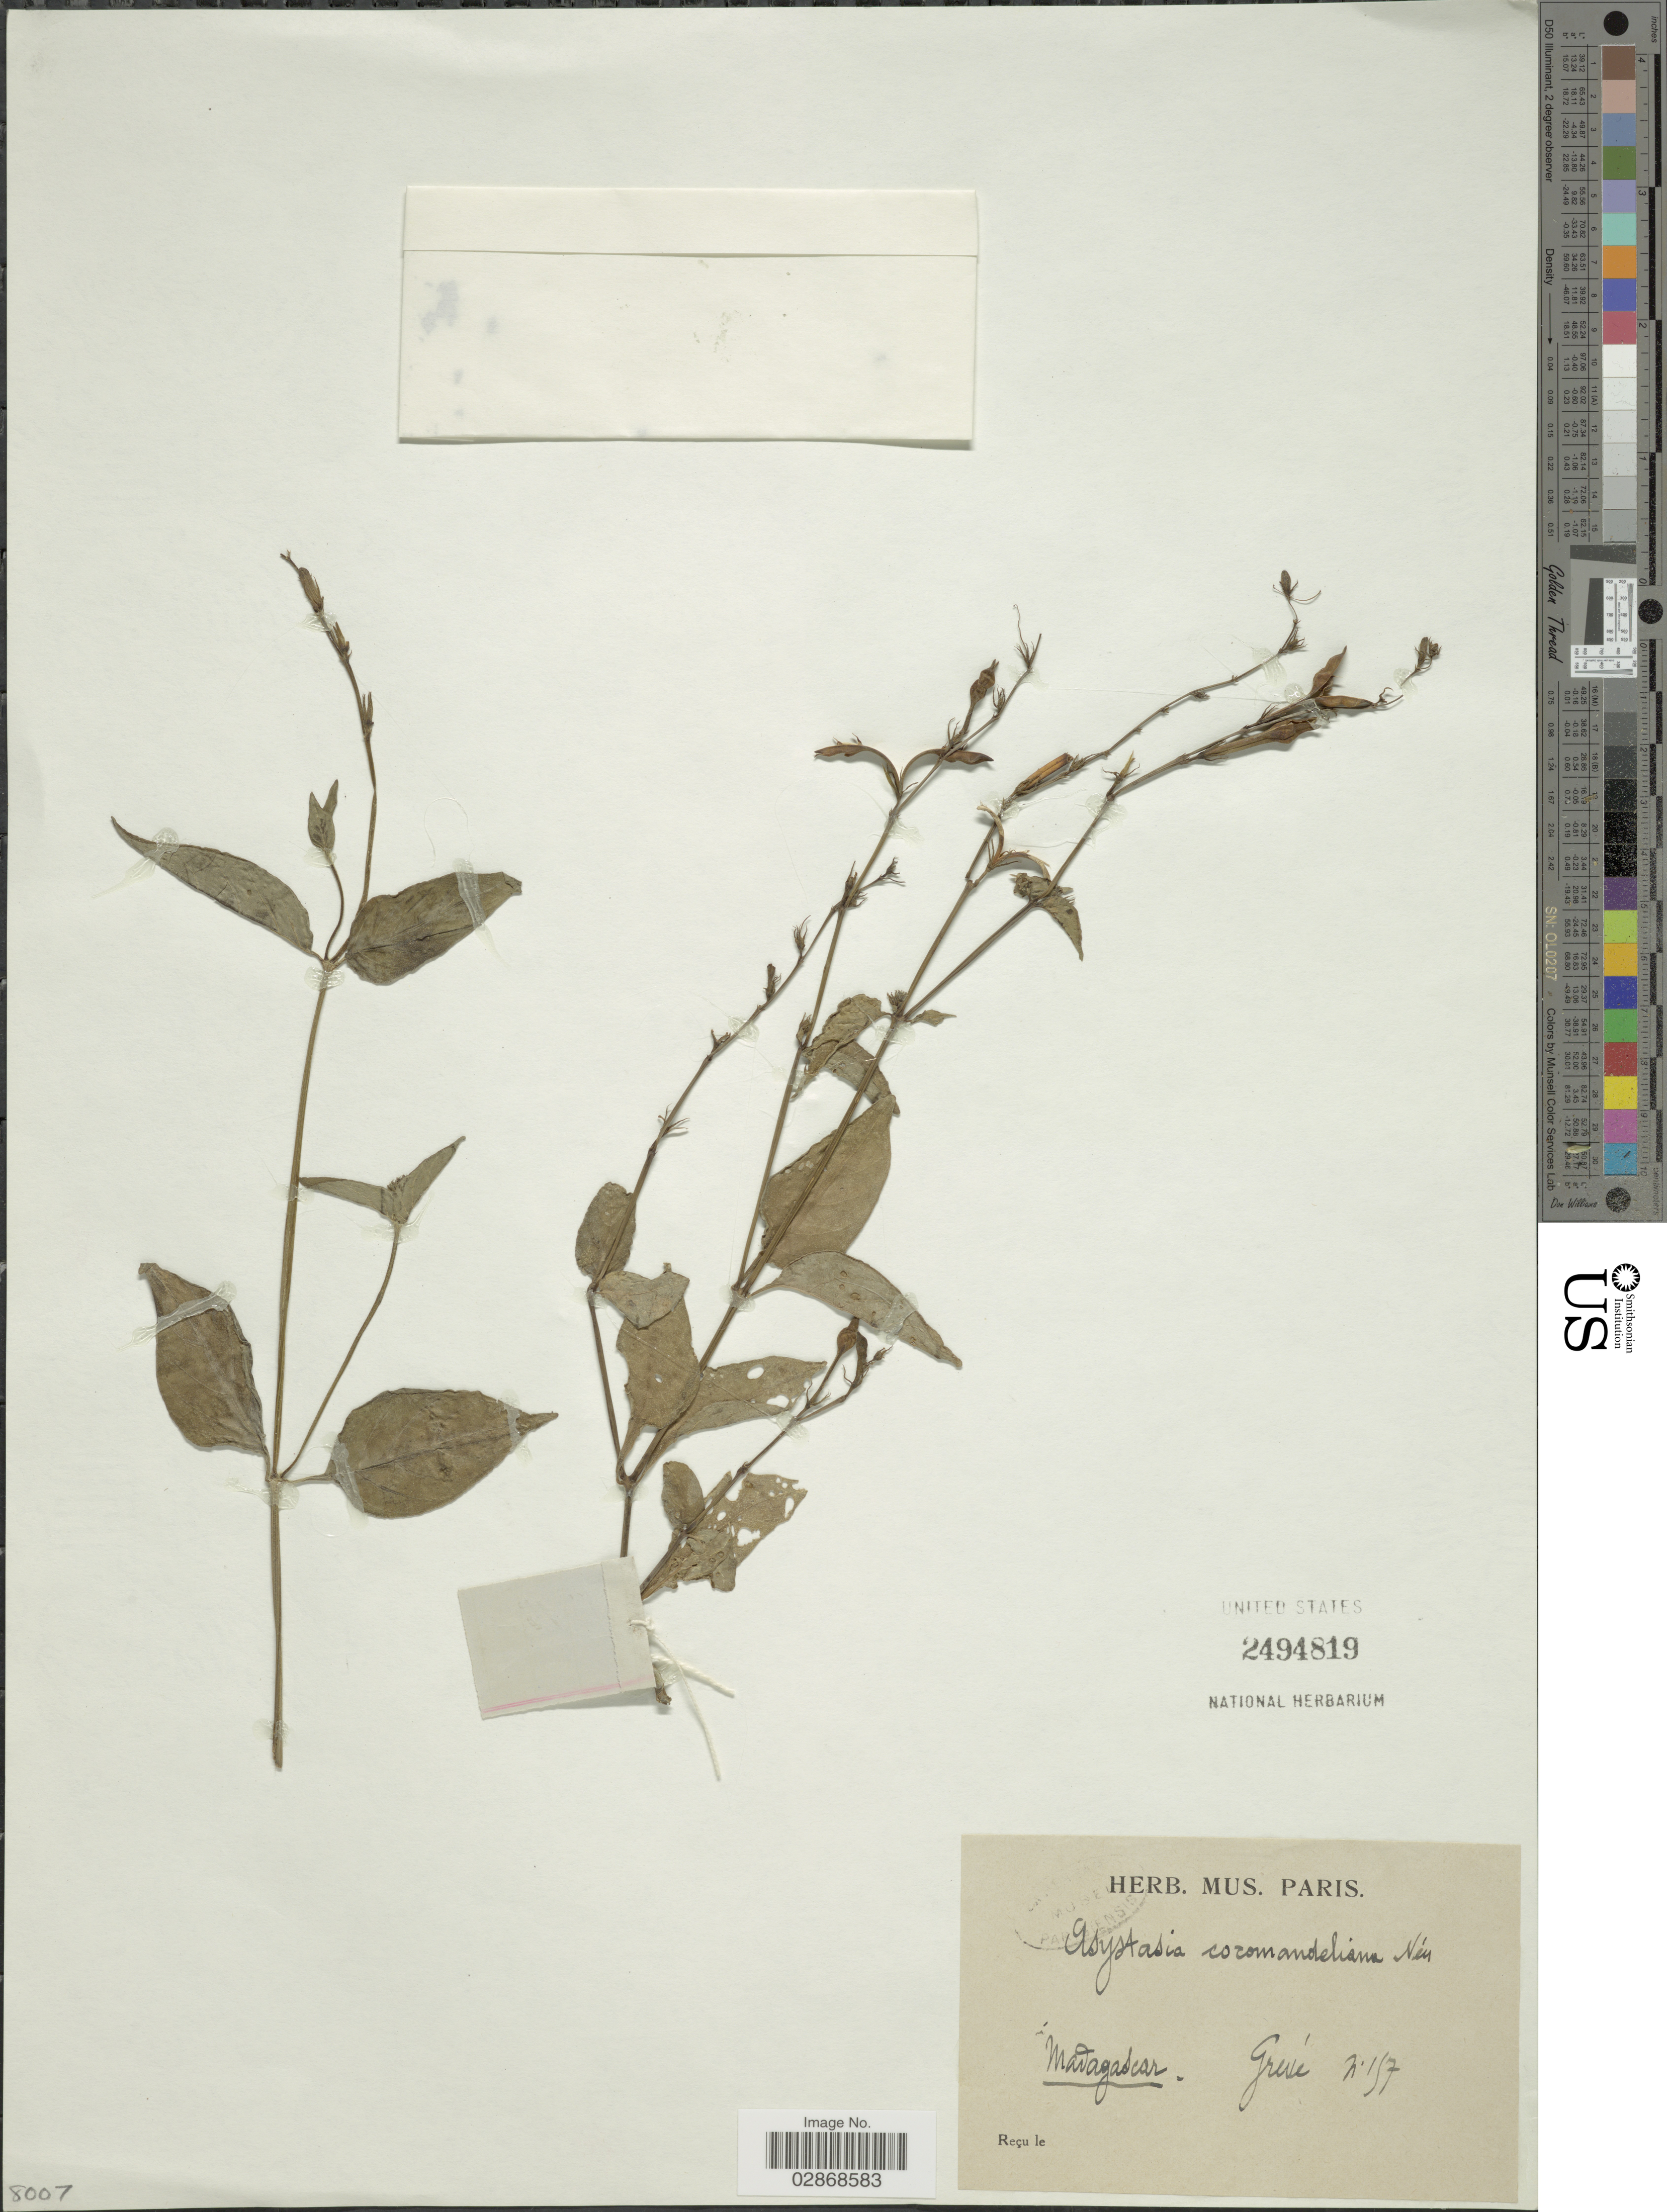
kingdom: Plantae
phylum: Tracheophyta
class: Magnoliopsida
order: Lamiales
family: Acanthaceae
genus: Asystasia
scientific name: Asystasia coromandeliana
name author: Nees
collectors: -. Grevé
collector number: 157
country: Madagascar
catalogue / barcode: US 2494819